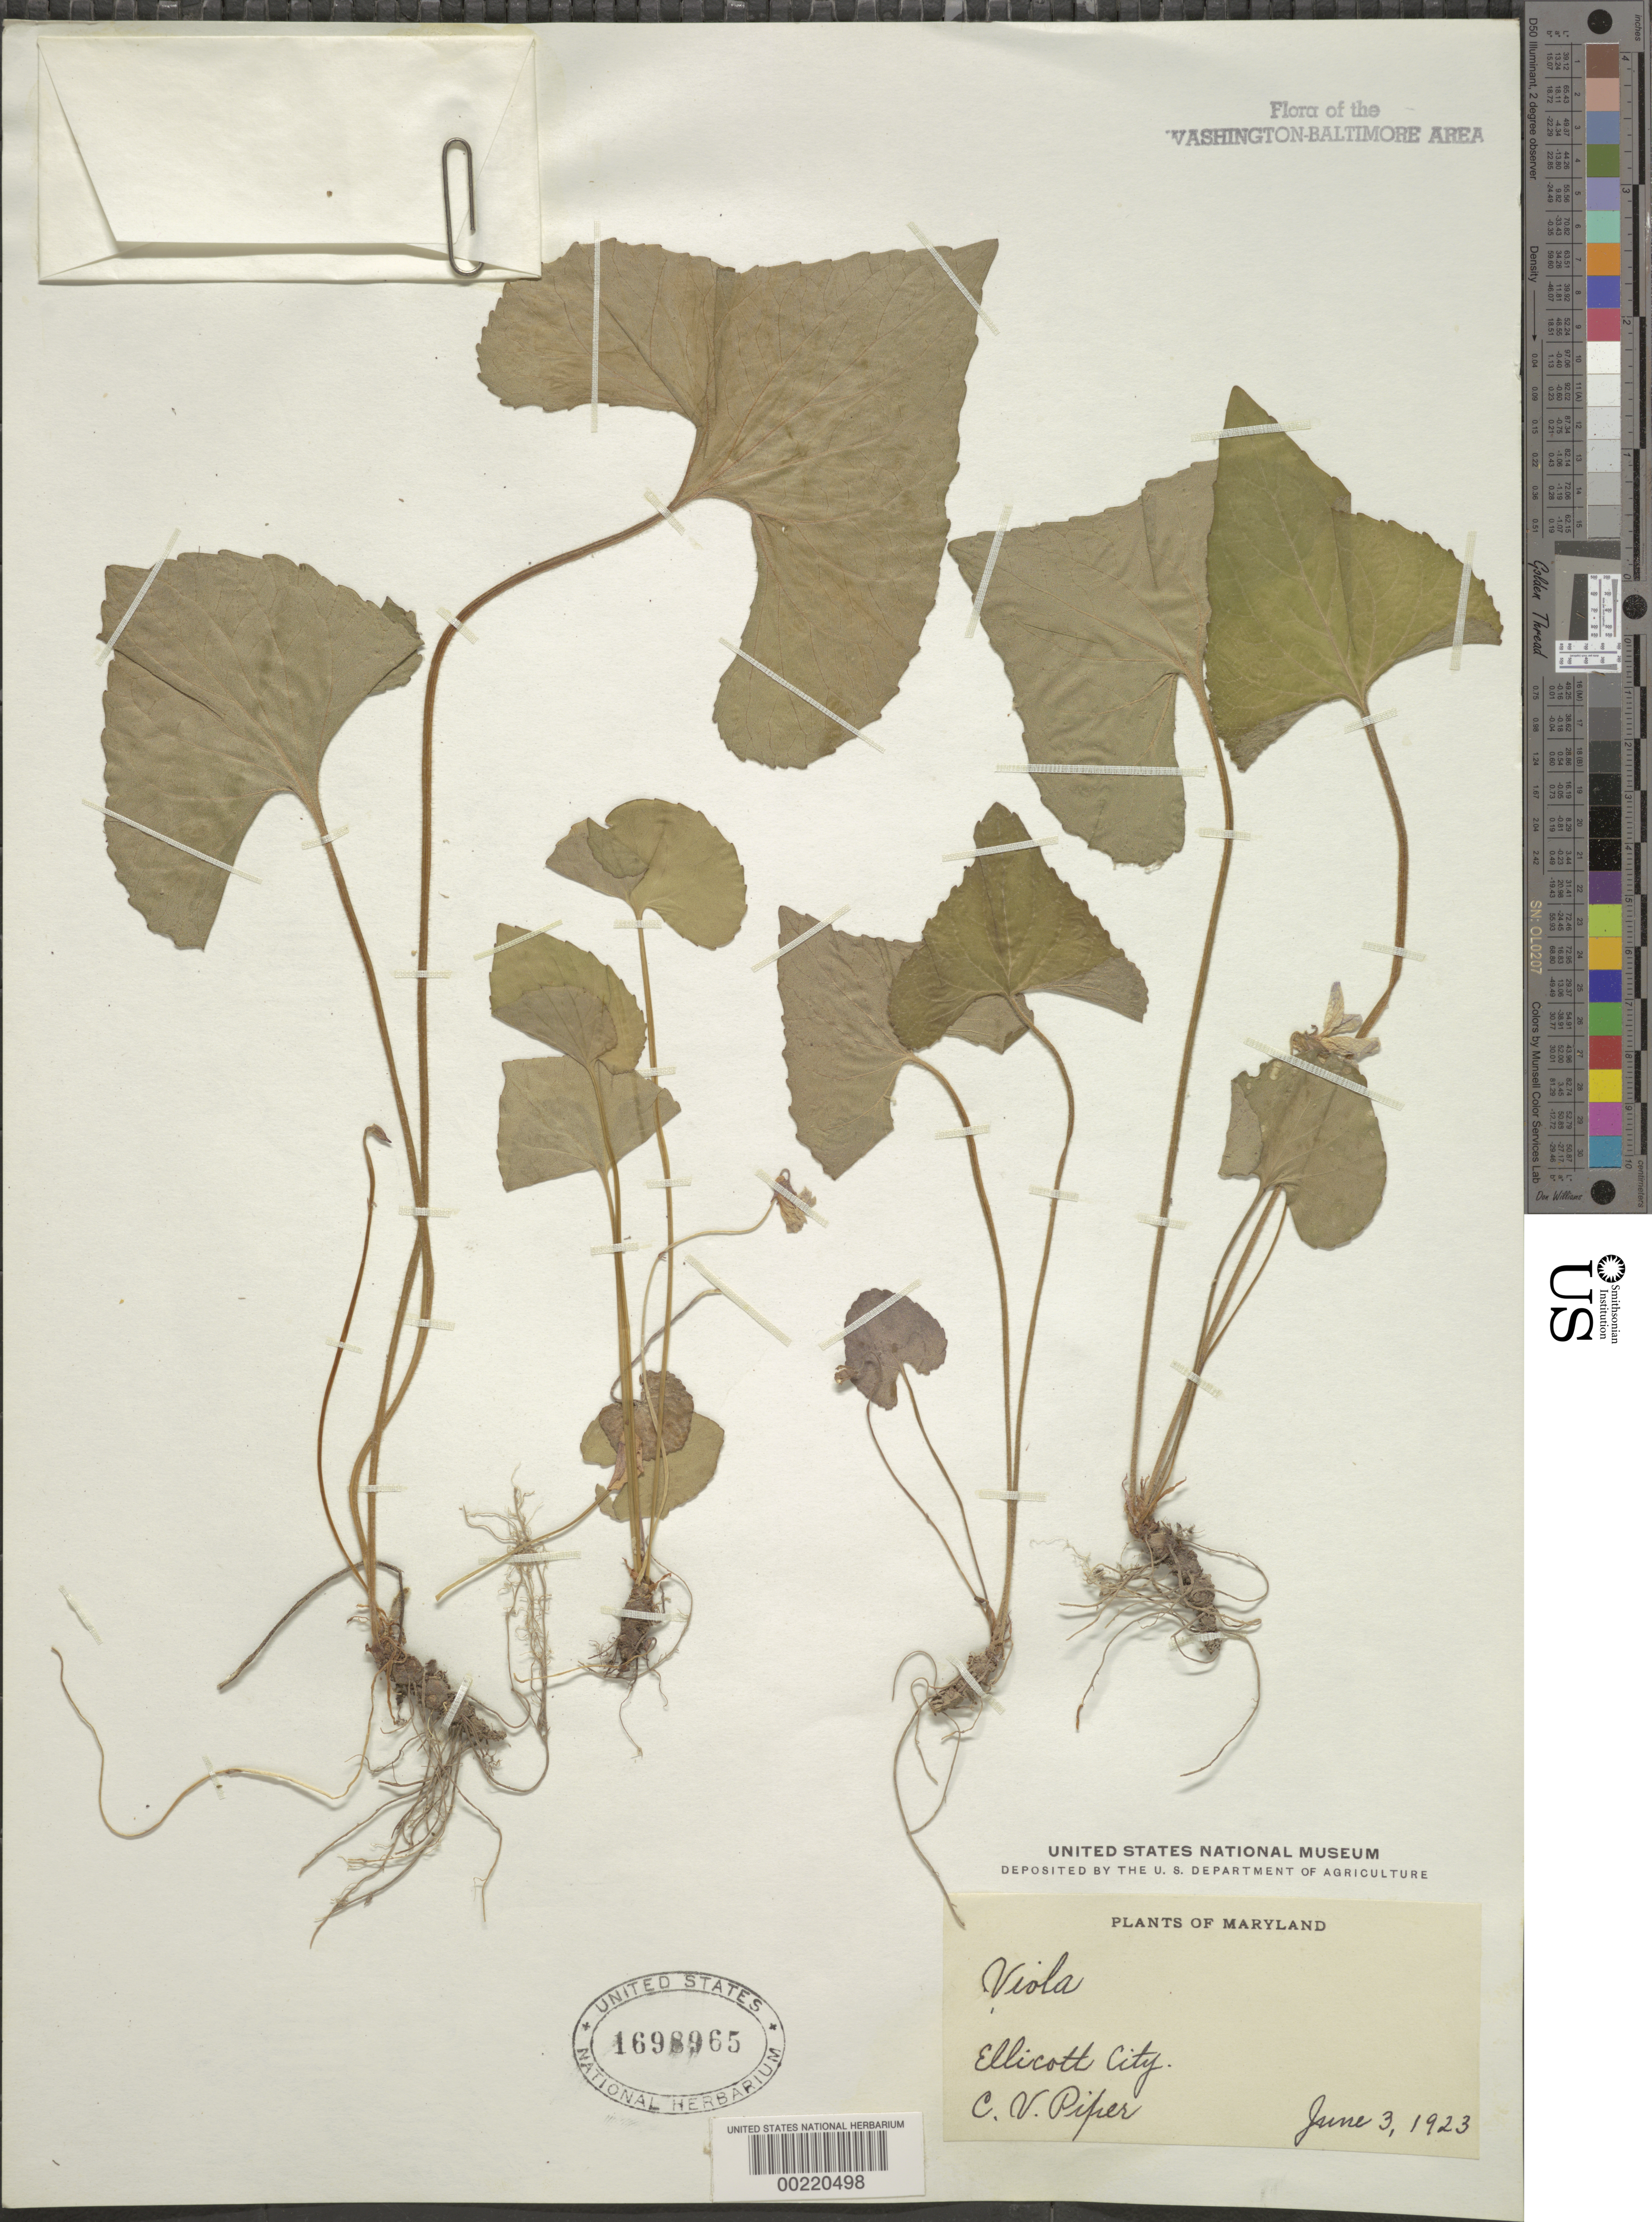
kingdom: Plantae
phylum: Tracheophyta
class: Magnoliopsida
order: Malpighiales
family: Violaceae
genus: Viola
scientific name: Viola sp.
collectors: C. V. Piper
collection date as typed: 03 Jun 1923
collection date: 1923-06-03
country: United States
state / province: Maryland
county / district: Howard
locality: Ellicott City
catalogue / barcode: US 1698965